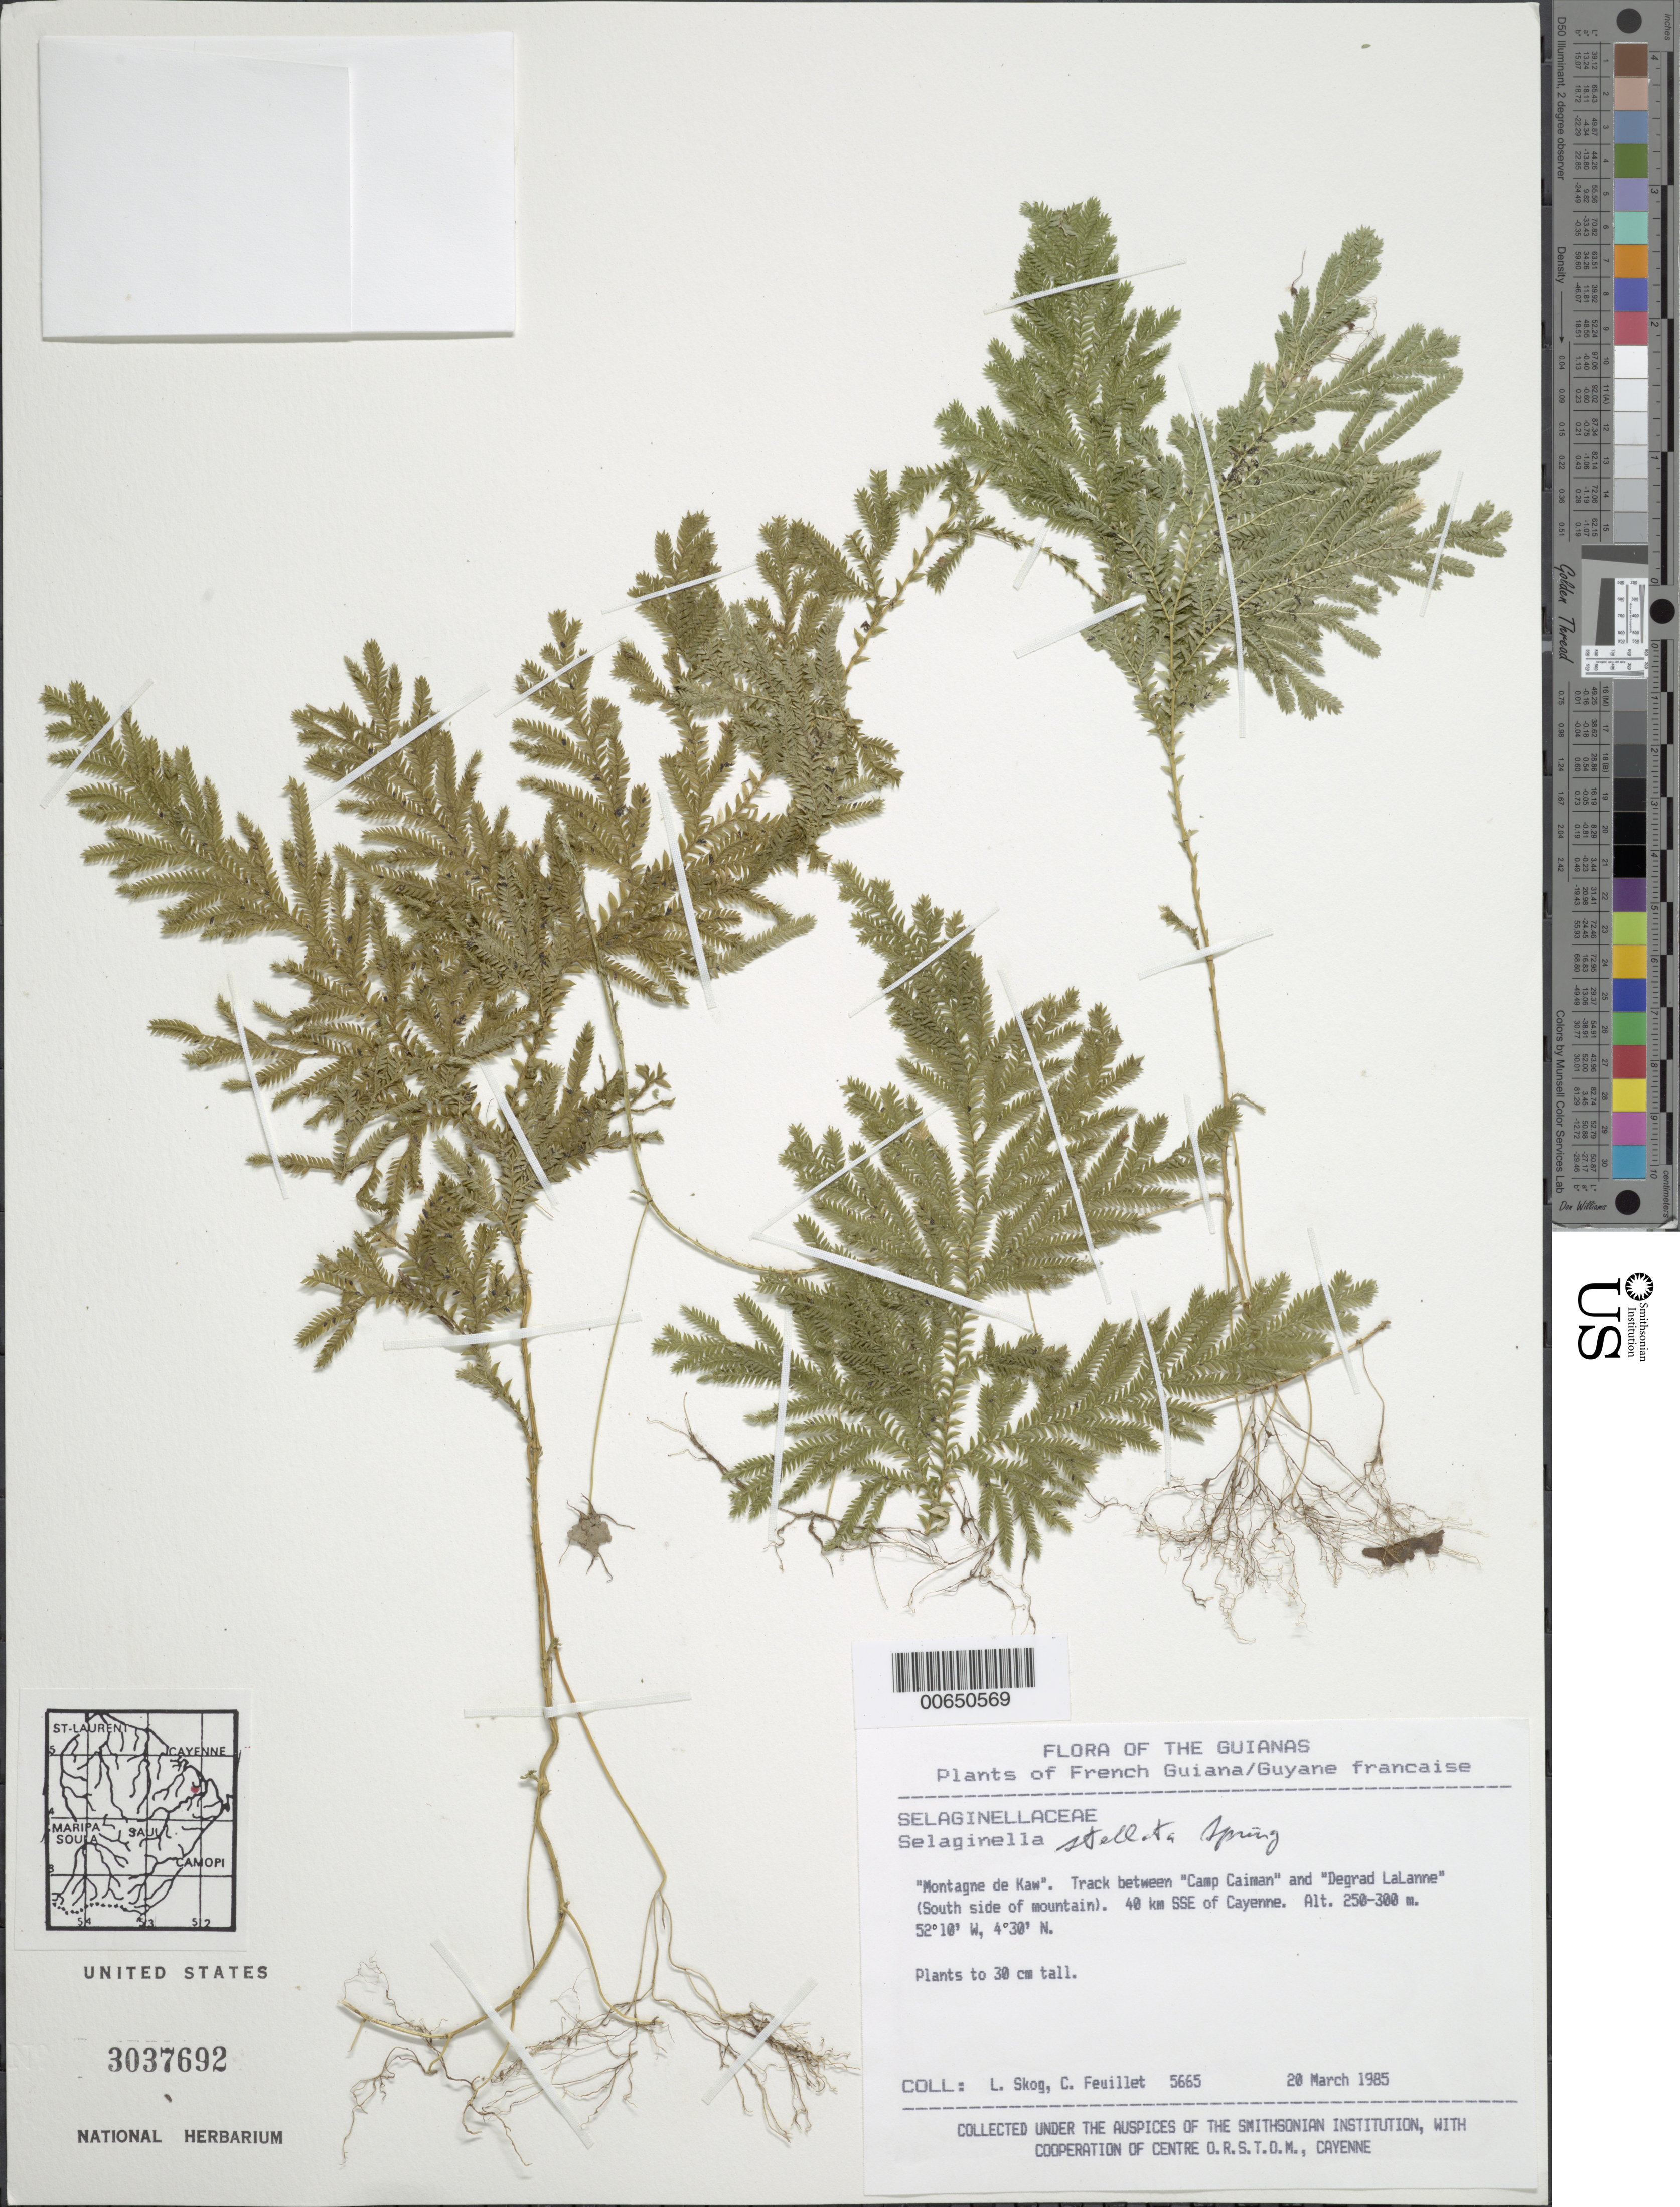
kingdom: Plantae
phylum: Tracheophyta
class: Lycopodiopsida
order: Selaginellales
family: Selaginellaceae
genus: Selaginella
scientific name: Selaginella conduplicata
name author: Spring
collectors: L. E. Skog, C. Feuillet & G. Cremers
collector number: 5665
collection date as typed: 20 March 1985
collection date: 1985-03-20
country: French Guiana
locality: Montagne de Kaw, south side. Track between Camp Caiman and Degrad LaLanne, 40 km SSE of Cayenne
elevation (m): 250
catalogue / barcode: US 3037692